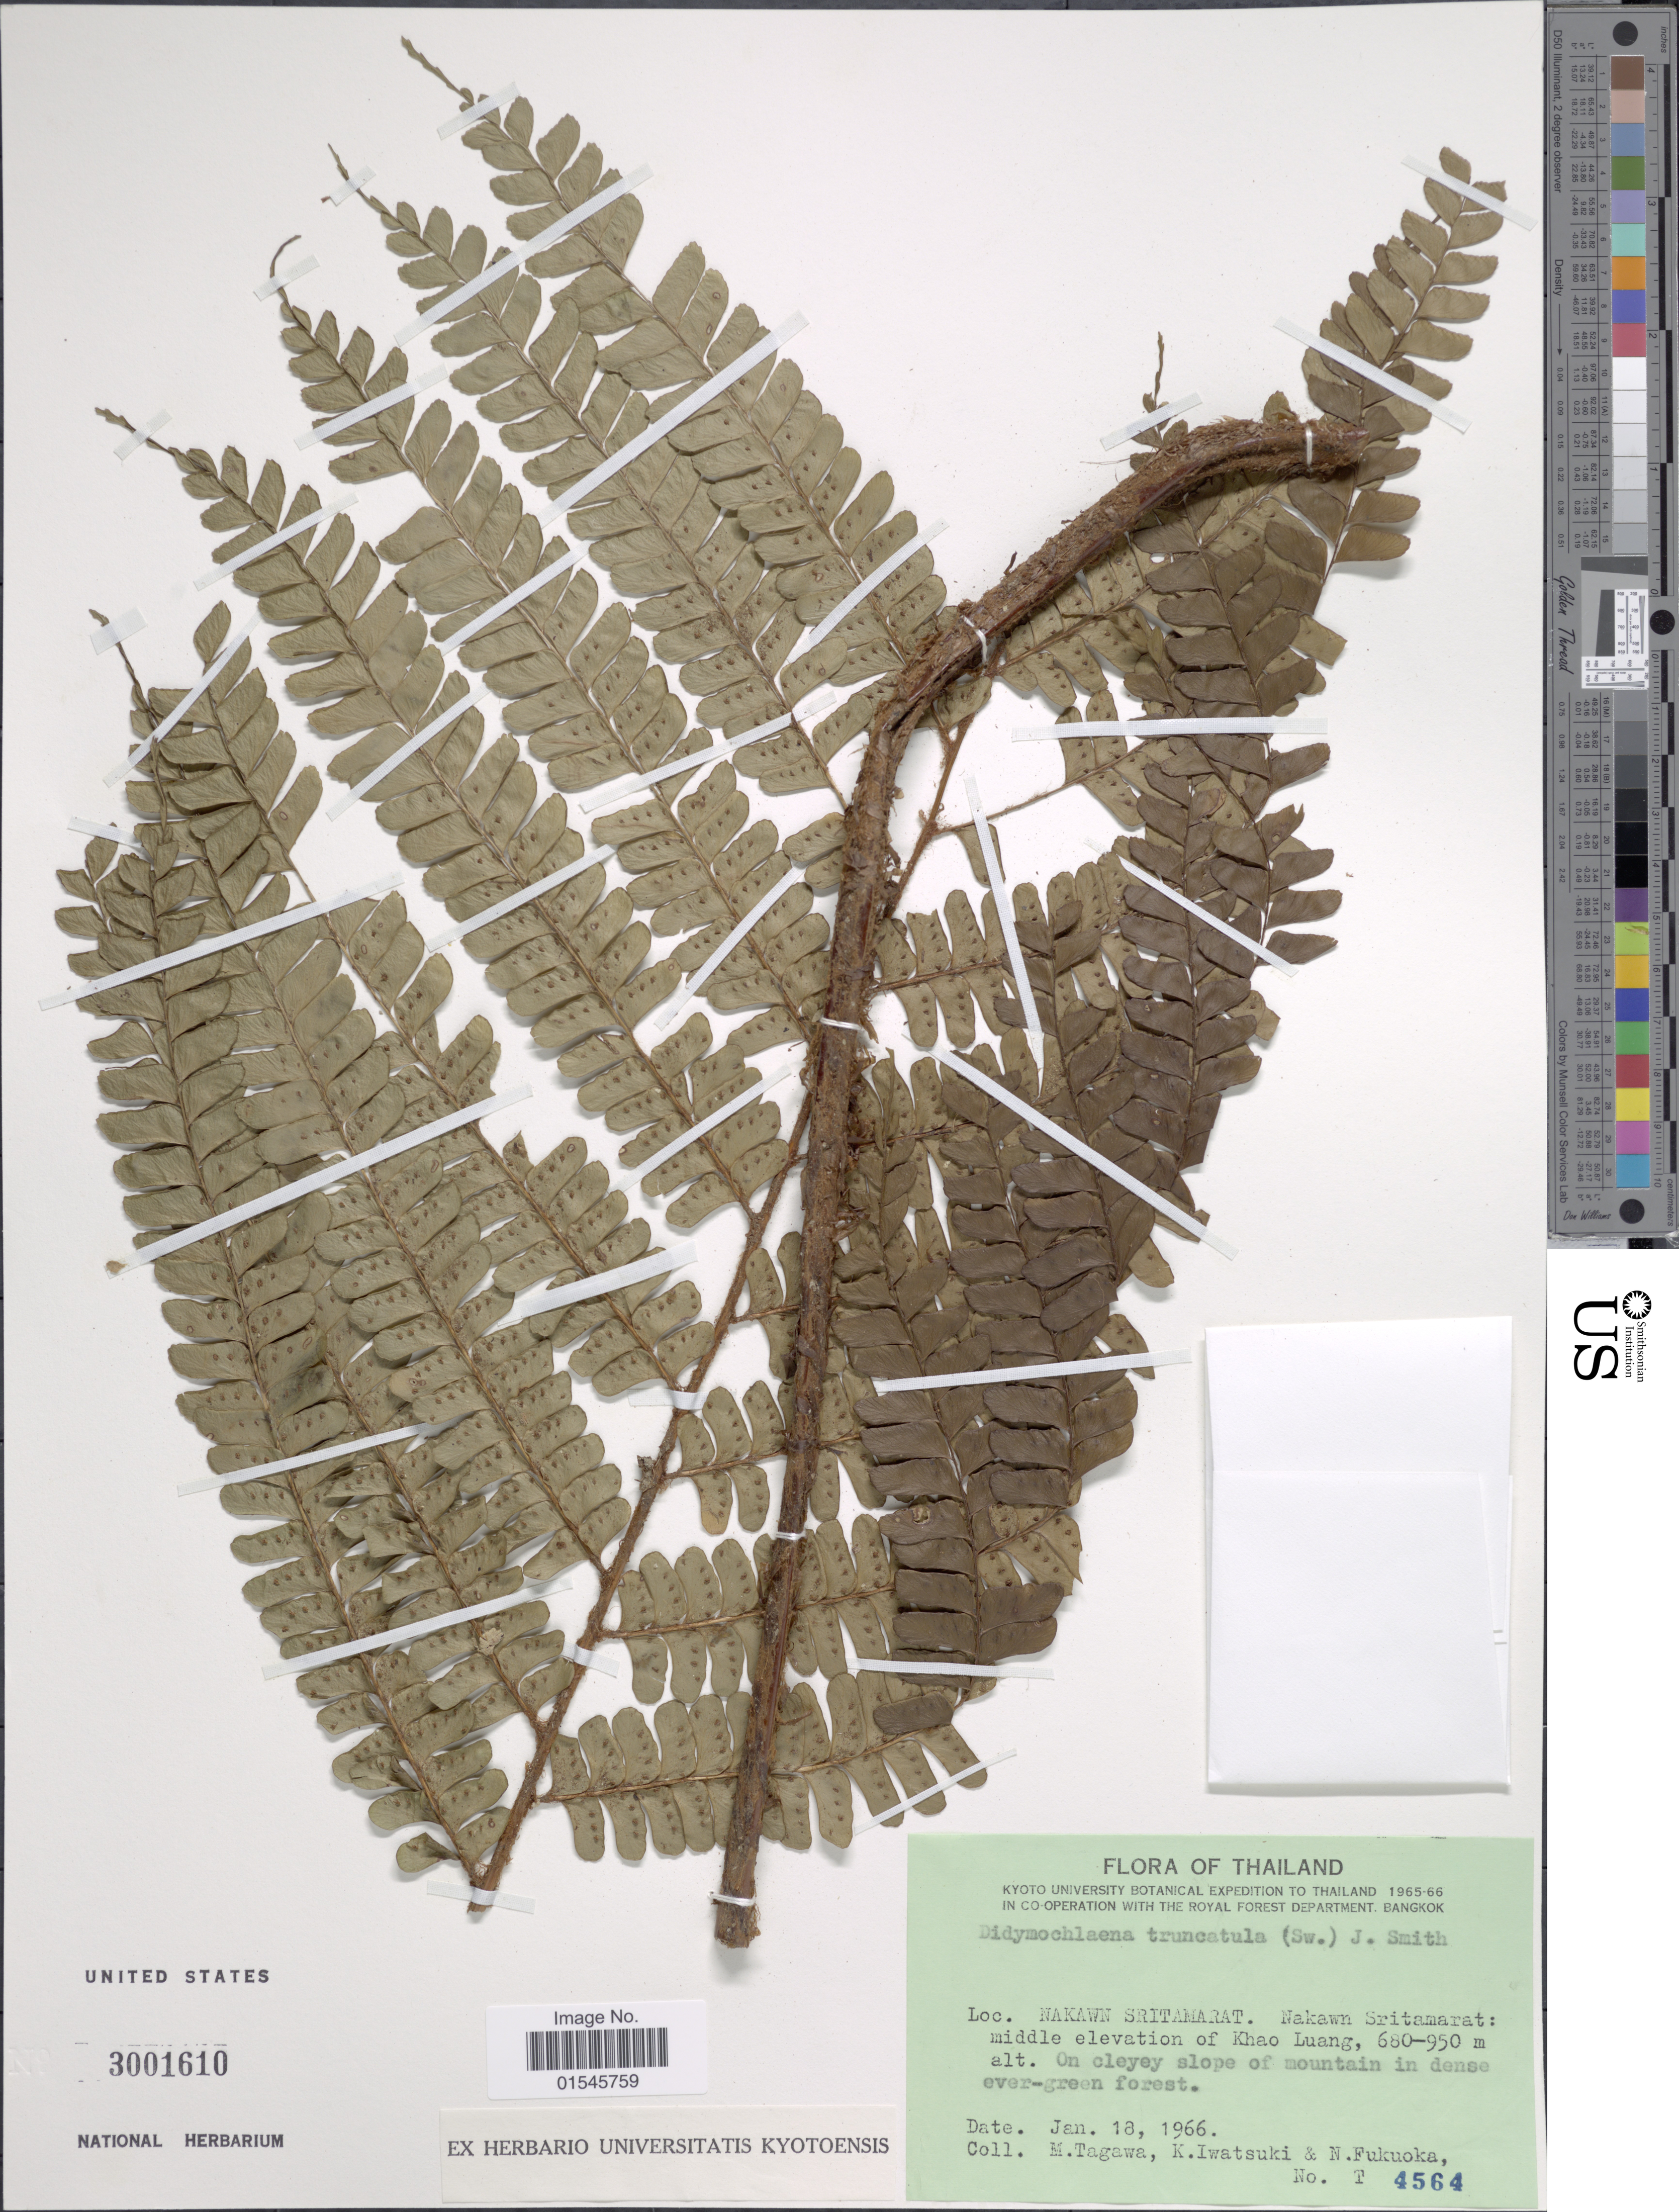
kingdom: Plantae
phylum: Tracheophyta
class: Polypodiopsida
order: Polypodiales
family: Didymochlaenaceae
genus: Didymochlaena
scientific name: Didymochlaena truncatula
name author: (Sw.) J. Sm.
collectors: M. Tagawa, K. Iwatsuki & N. Fukuoka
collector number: T 4564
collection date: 1966-01-18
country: Thailand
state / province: Nakhon Si Thammarat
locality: Nakawn Sritamarat: middle elevation of Khao Luang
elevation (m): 680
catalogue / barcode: US 3001610